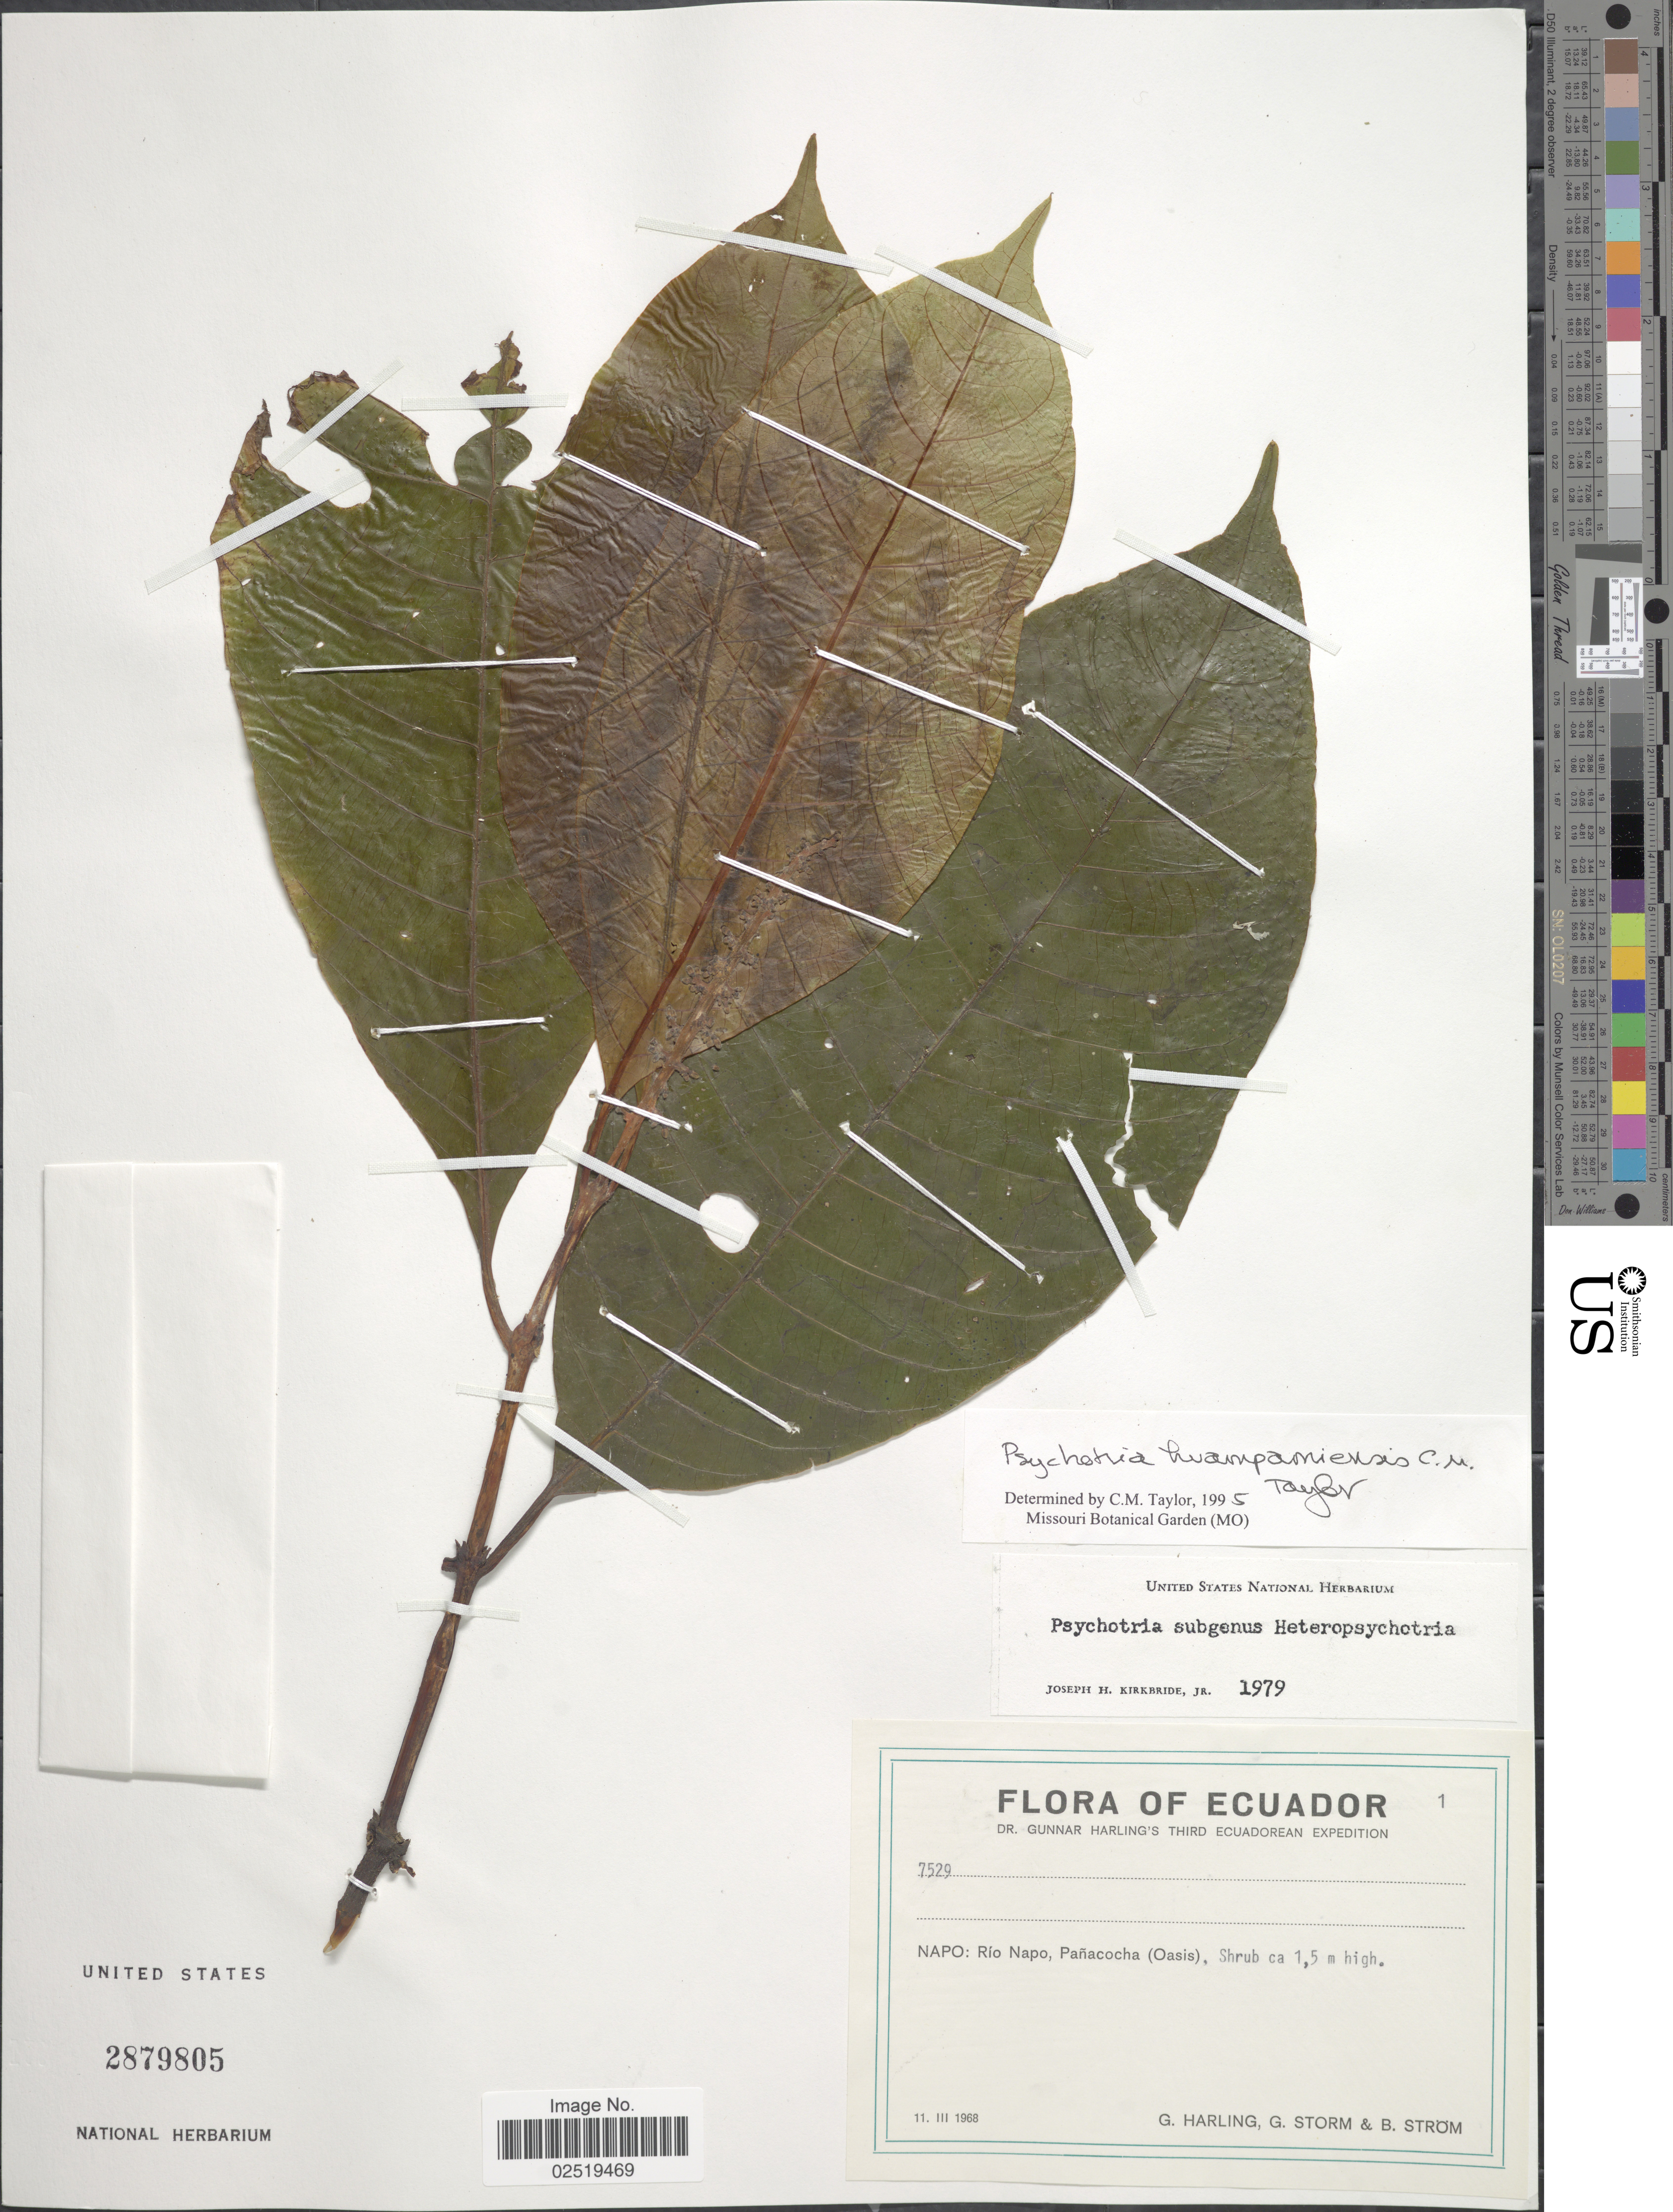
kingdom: Plantae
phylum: Tracheophyta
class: Magnoliopsida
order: Gentianales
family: Rubiaceae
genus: Psychotria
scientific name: Psychotria huampamiensis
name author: C.M. Taylor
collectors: G. Harling, G. Storm & B. Ström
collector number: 7529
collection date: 1968-03-11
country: Ecuador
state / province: Napo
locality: Rio Napo, Panacocha (Oasis).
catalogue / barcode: US 2879805